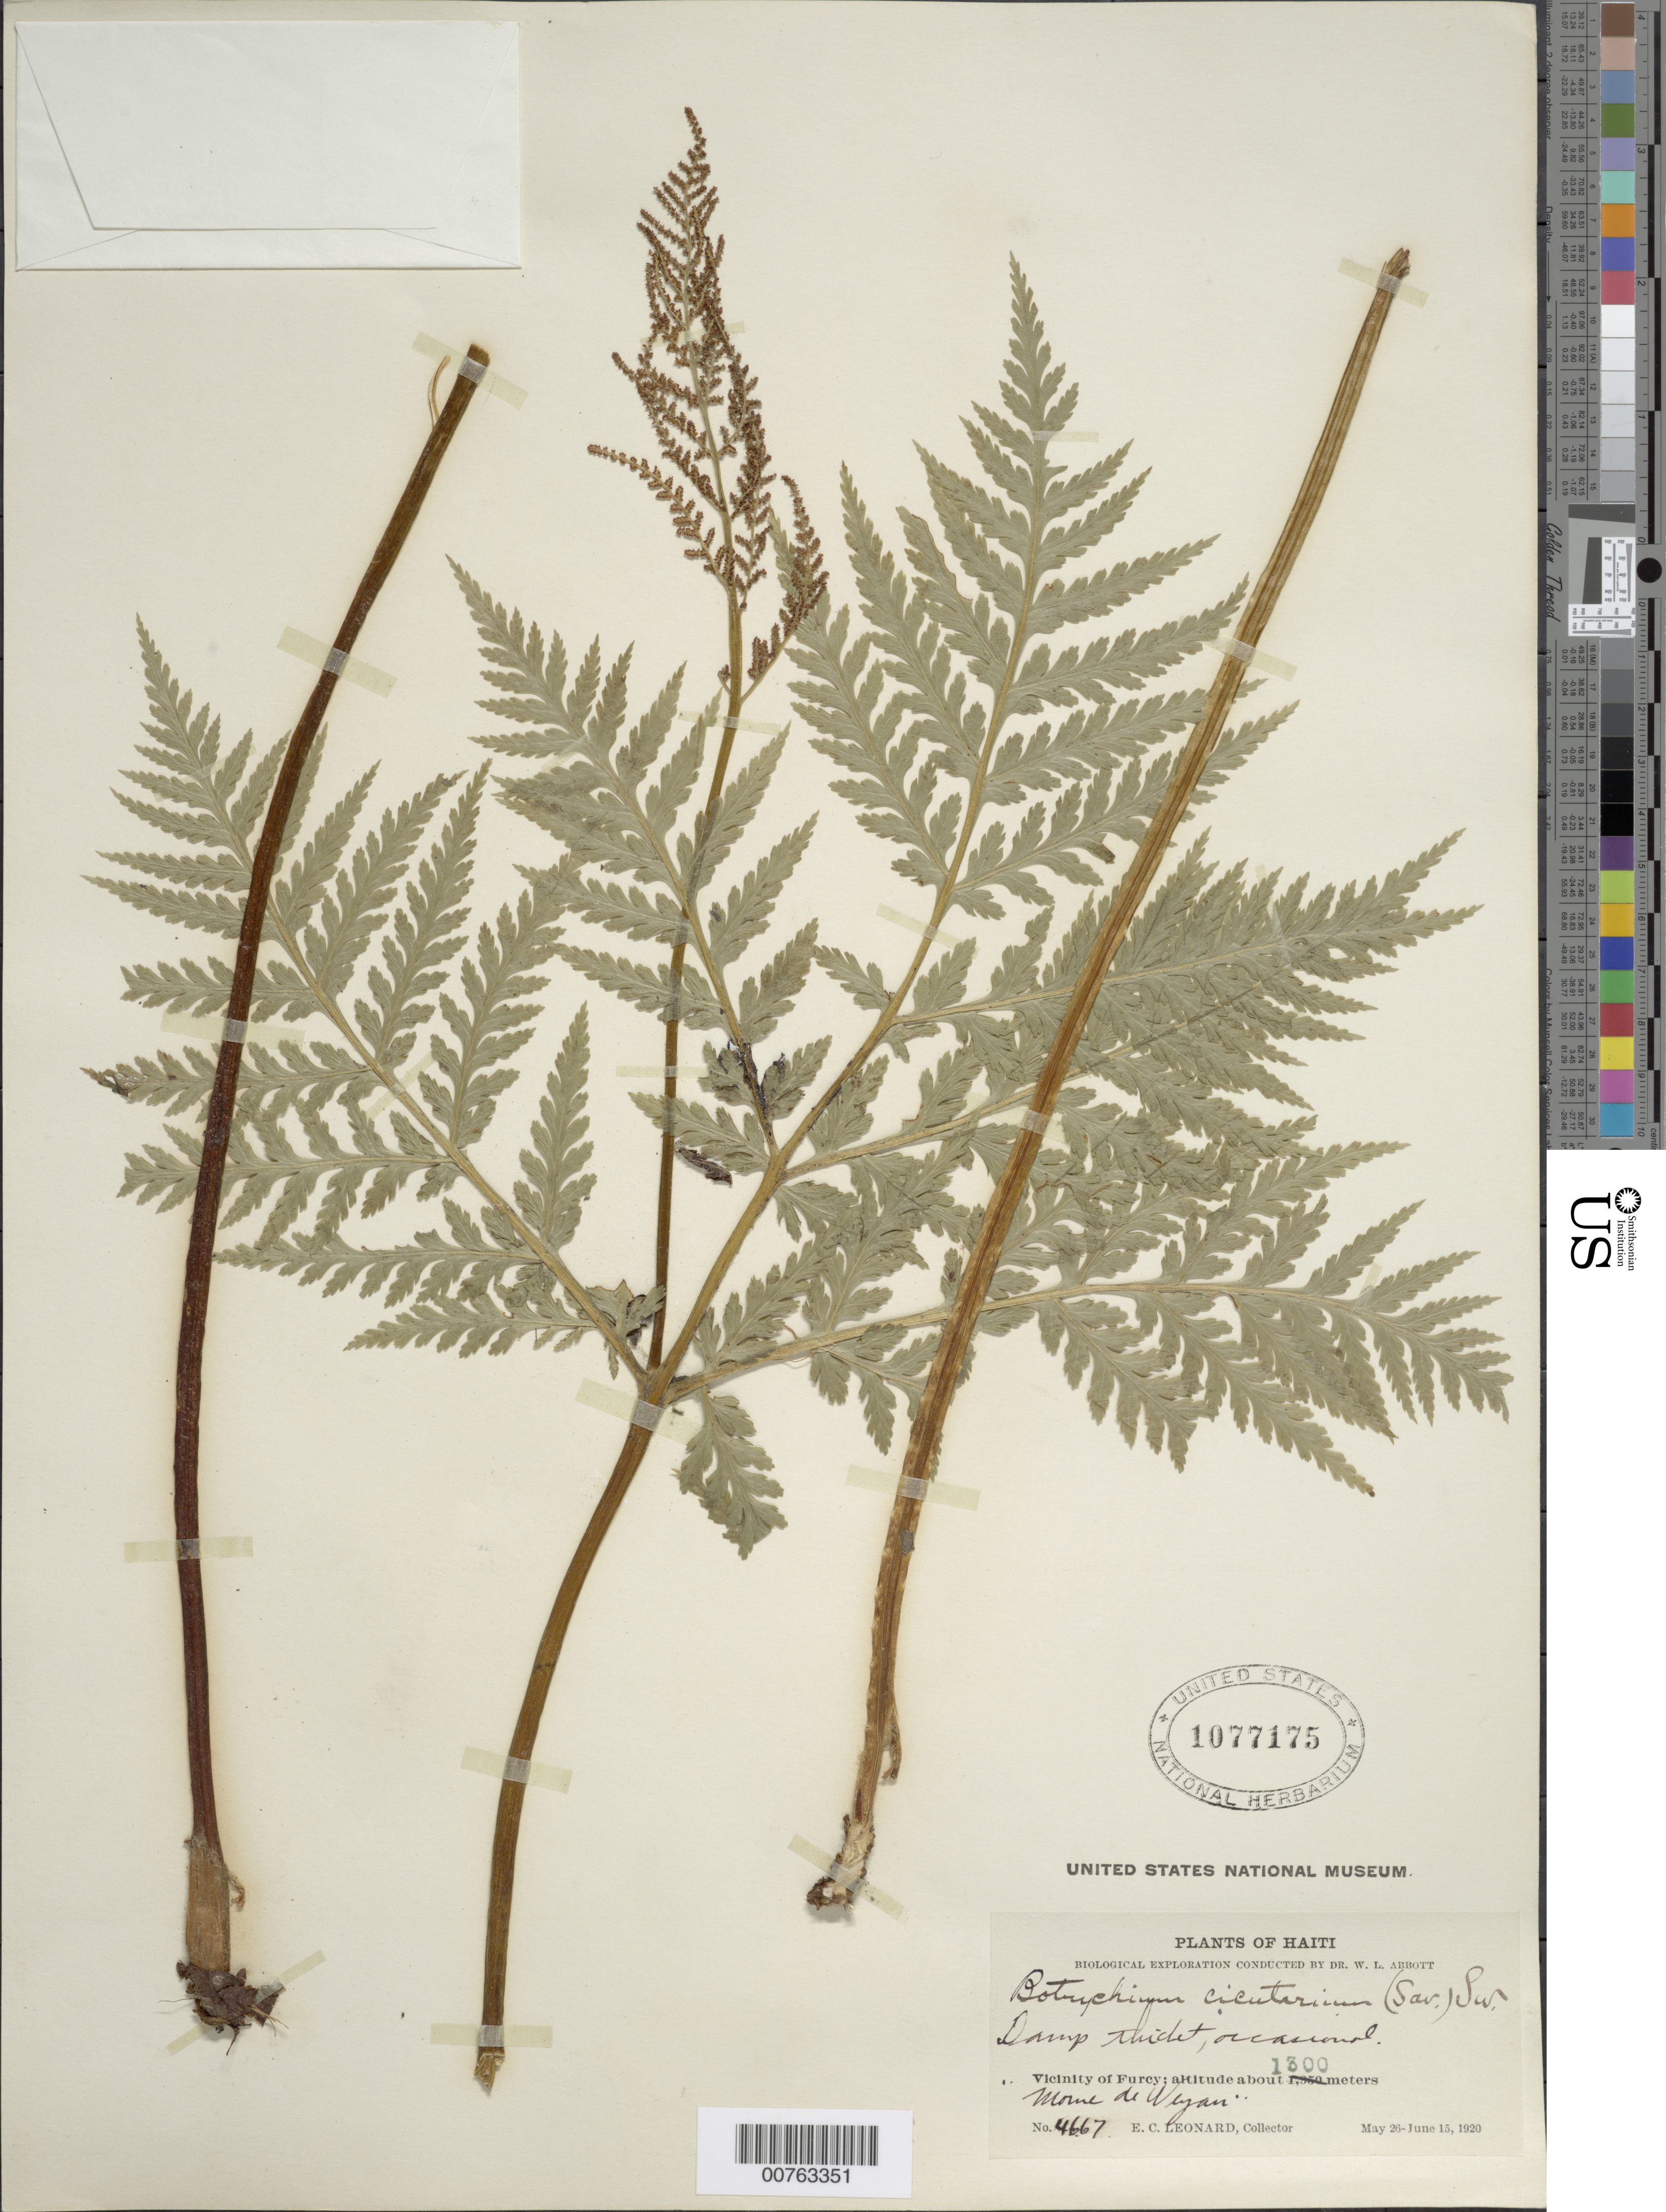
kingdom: Plantae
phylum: Tracheophyta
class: Polypodiopsida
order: Ophioglossales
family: Ophioglossaceae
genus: Botrychium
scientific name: Botrychium virginianum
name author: (L.) Sw.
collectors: E. C. Leonard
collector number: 4667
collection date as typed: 26 May 1920 15 Jun 1920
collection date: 1920-05-26/1920-06-15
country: Haiti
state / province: Ouest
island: Hispaniola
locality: Vicinity of Furcy, Morne de Wezan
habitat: Damp thicket, occasional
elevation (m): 1300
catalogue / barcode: US 1077175